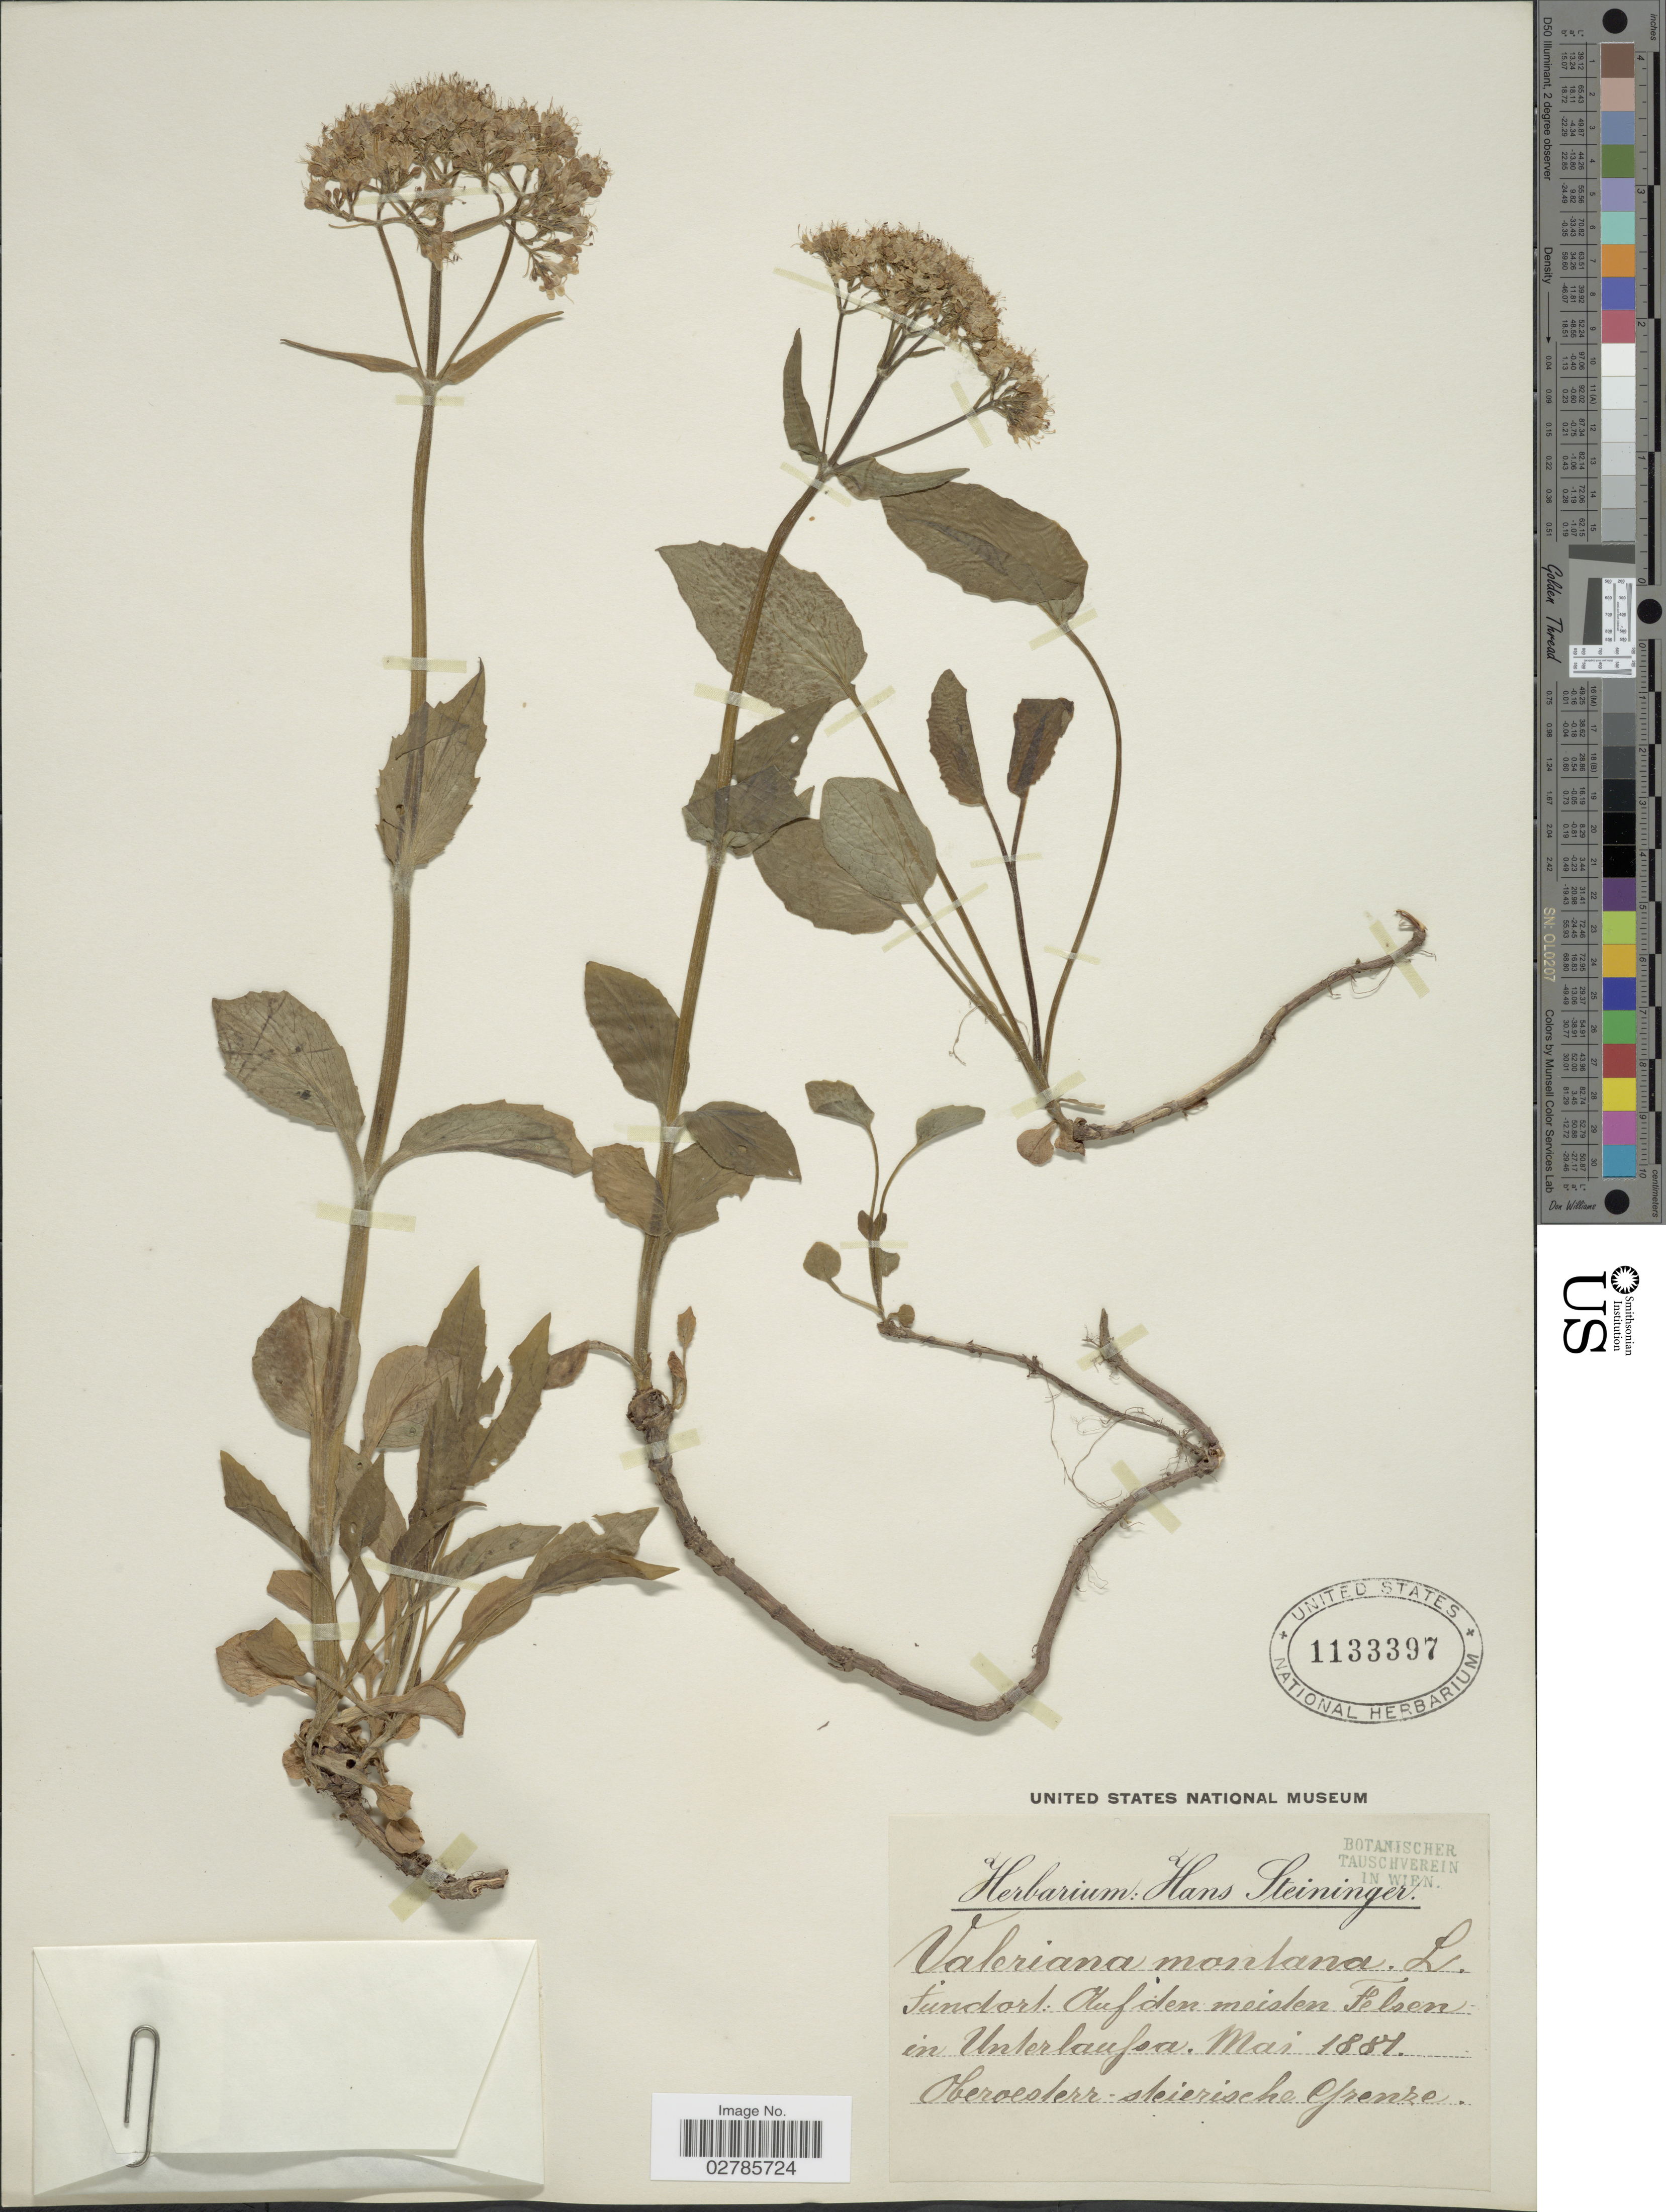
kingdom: Plantae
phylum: Tracheophyta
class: Magnoliopsida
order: Dipsacales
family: Caprifoliaceae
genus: Valeriana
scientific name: Valeriana montana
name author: L.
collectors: ex herb. Hans Steininger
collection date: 1881-05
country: Austria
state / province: Oberosterreich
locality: Fundort: Auf den meislen Felsen in Unterlaufsa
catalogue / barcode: US 1133397